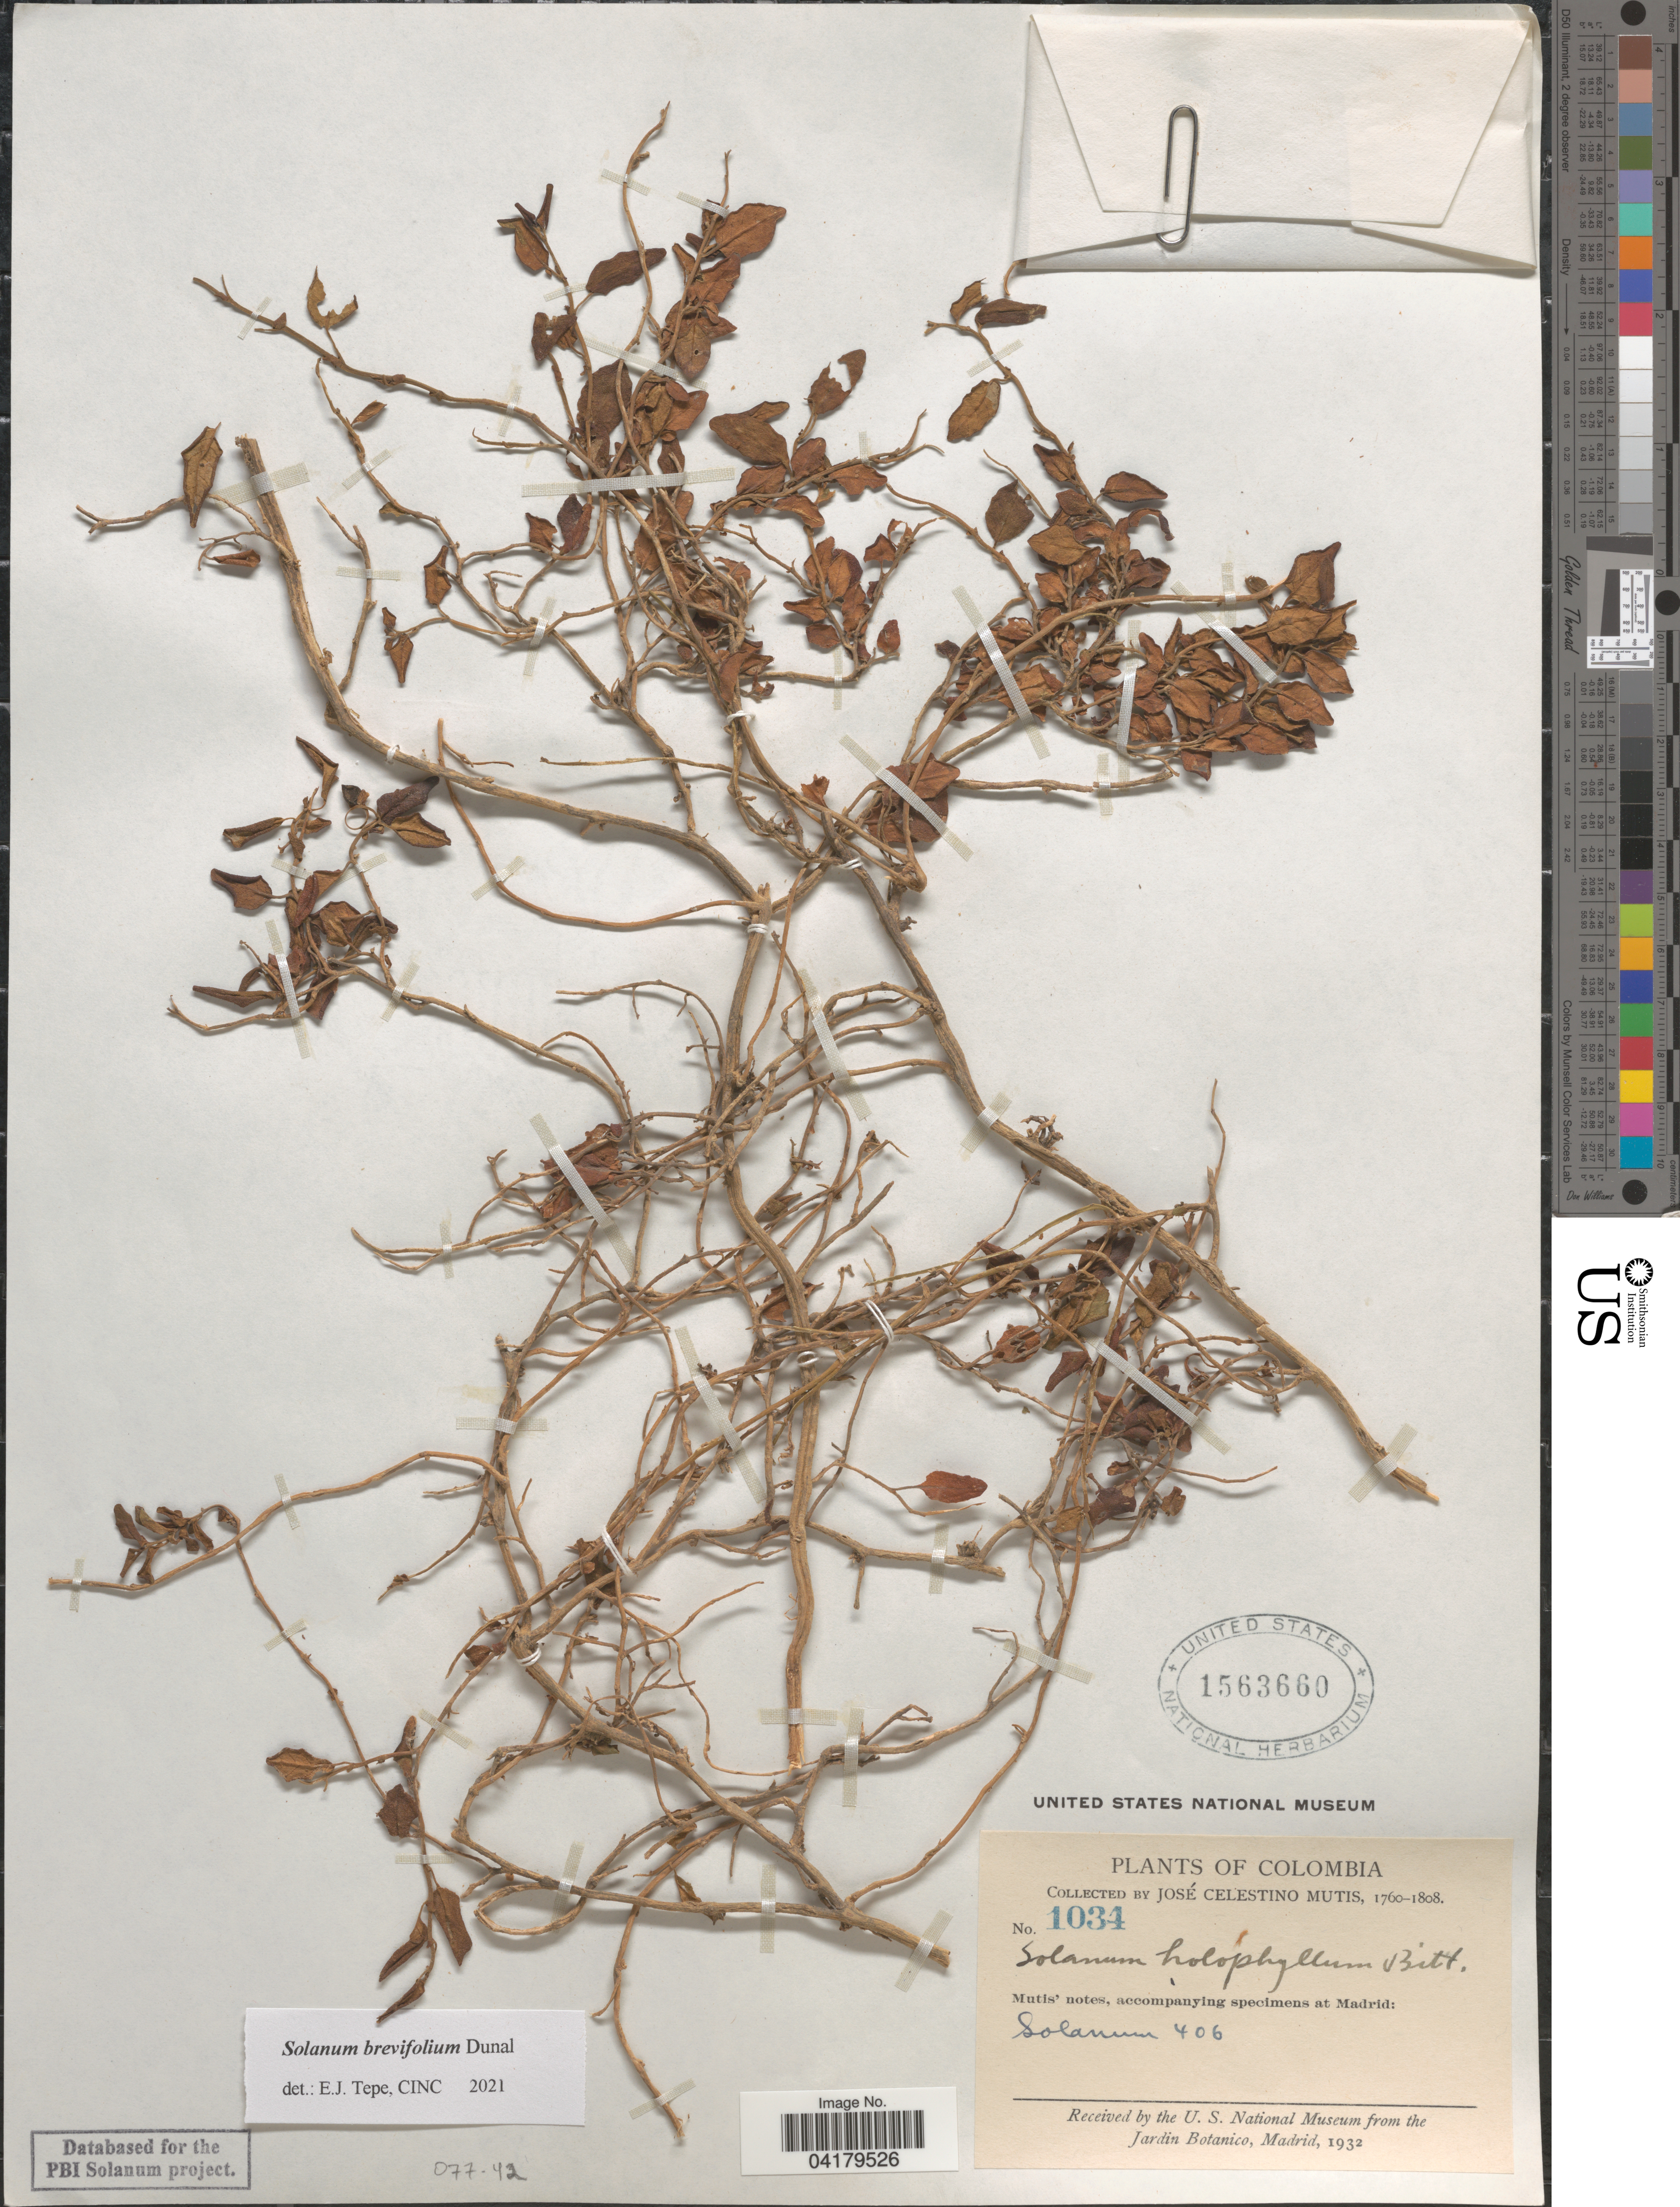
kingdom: Plantae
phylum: Tracheophyta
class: Magnoliopsida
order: Solanales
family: Solanaceae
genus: Solanum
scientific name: Solanum brevifolium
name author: Dunal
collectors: J. Celestino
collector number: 1034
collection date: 1760/1808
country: Colombia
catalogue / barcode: US 1563660